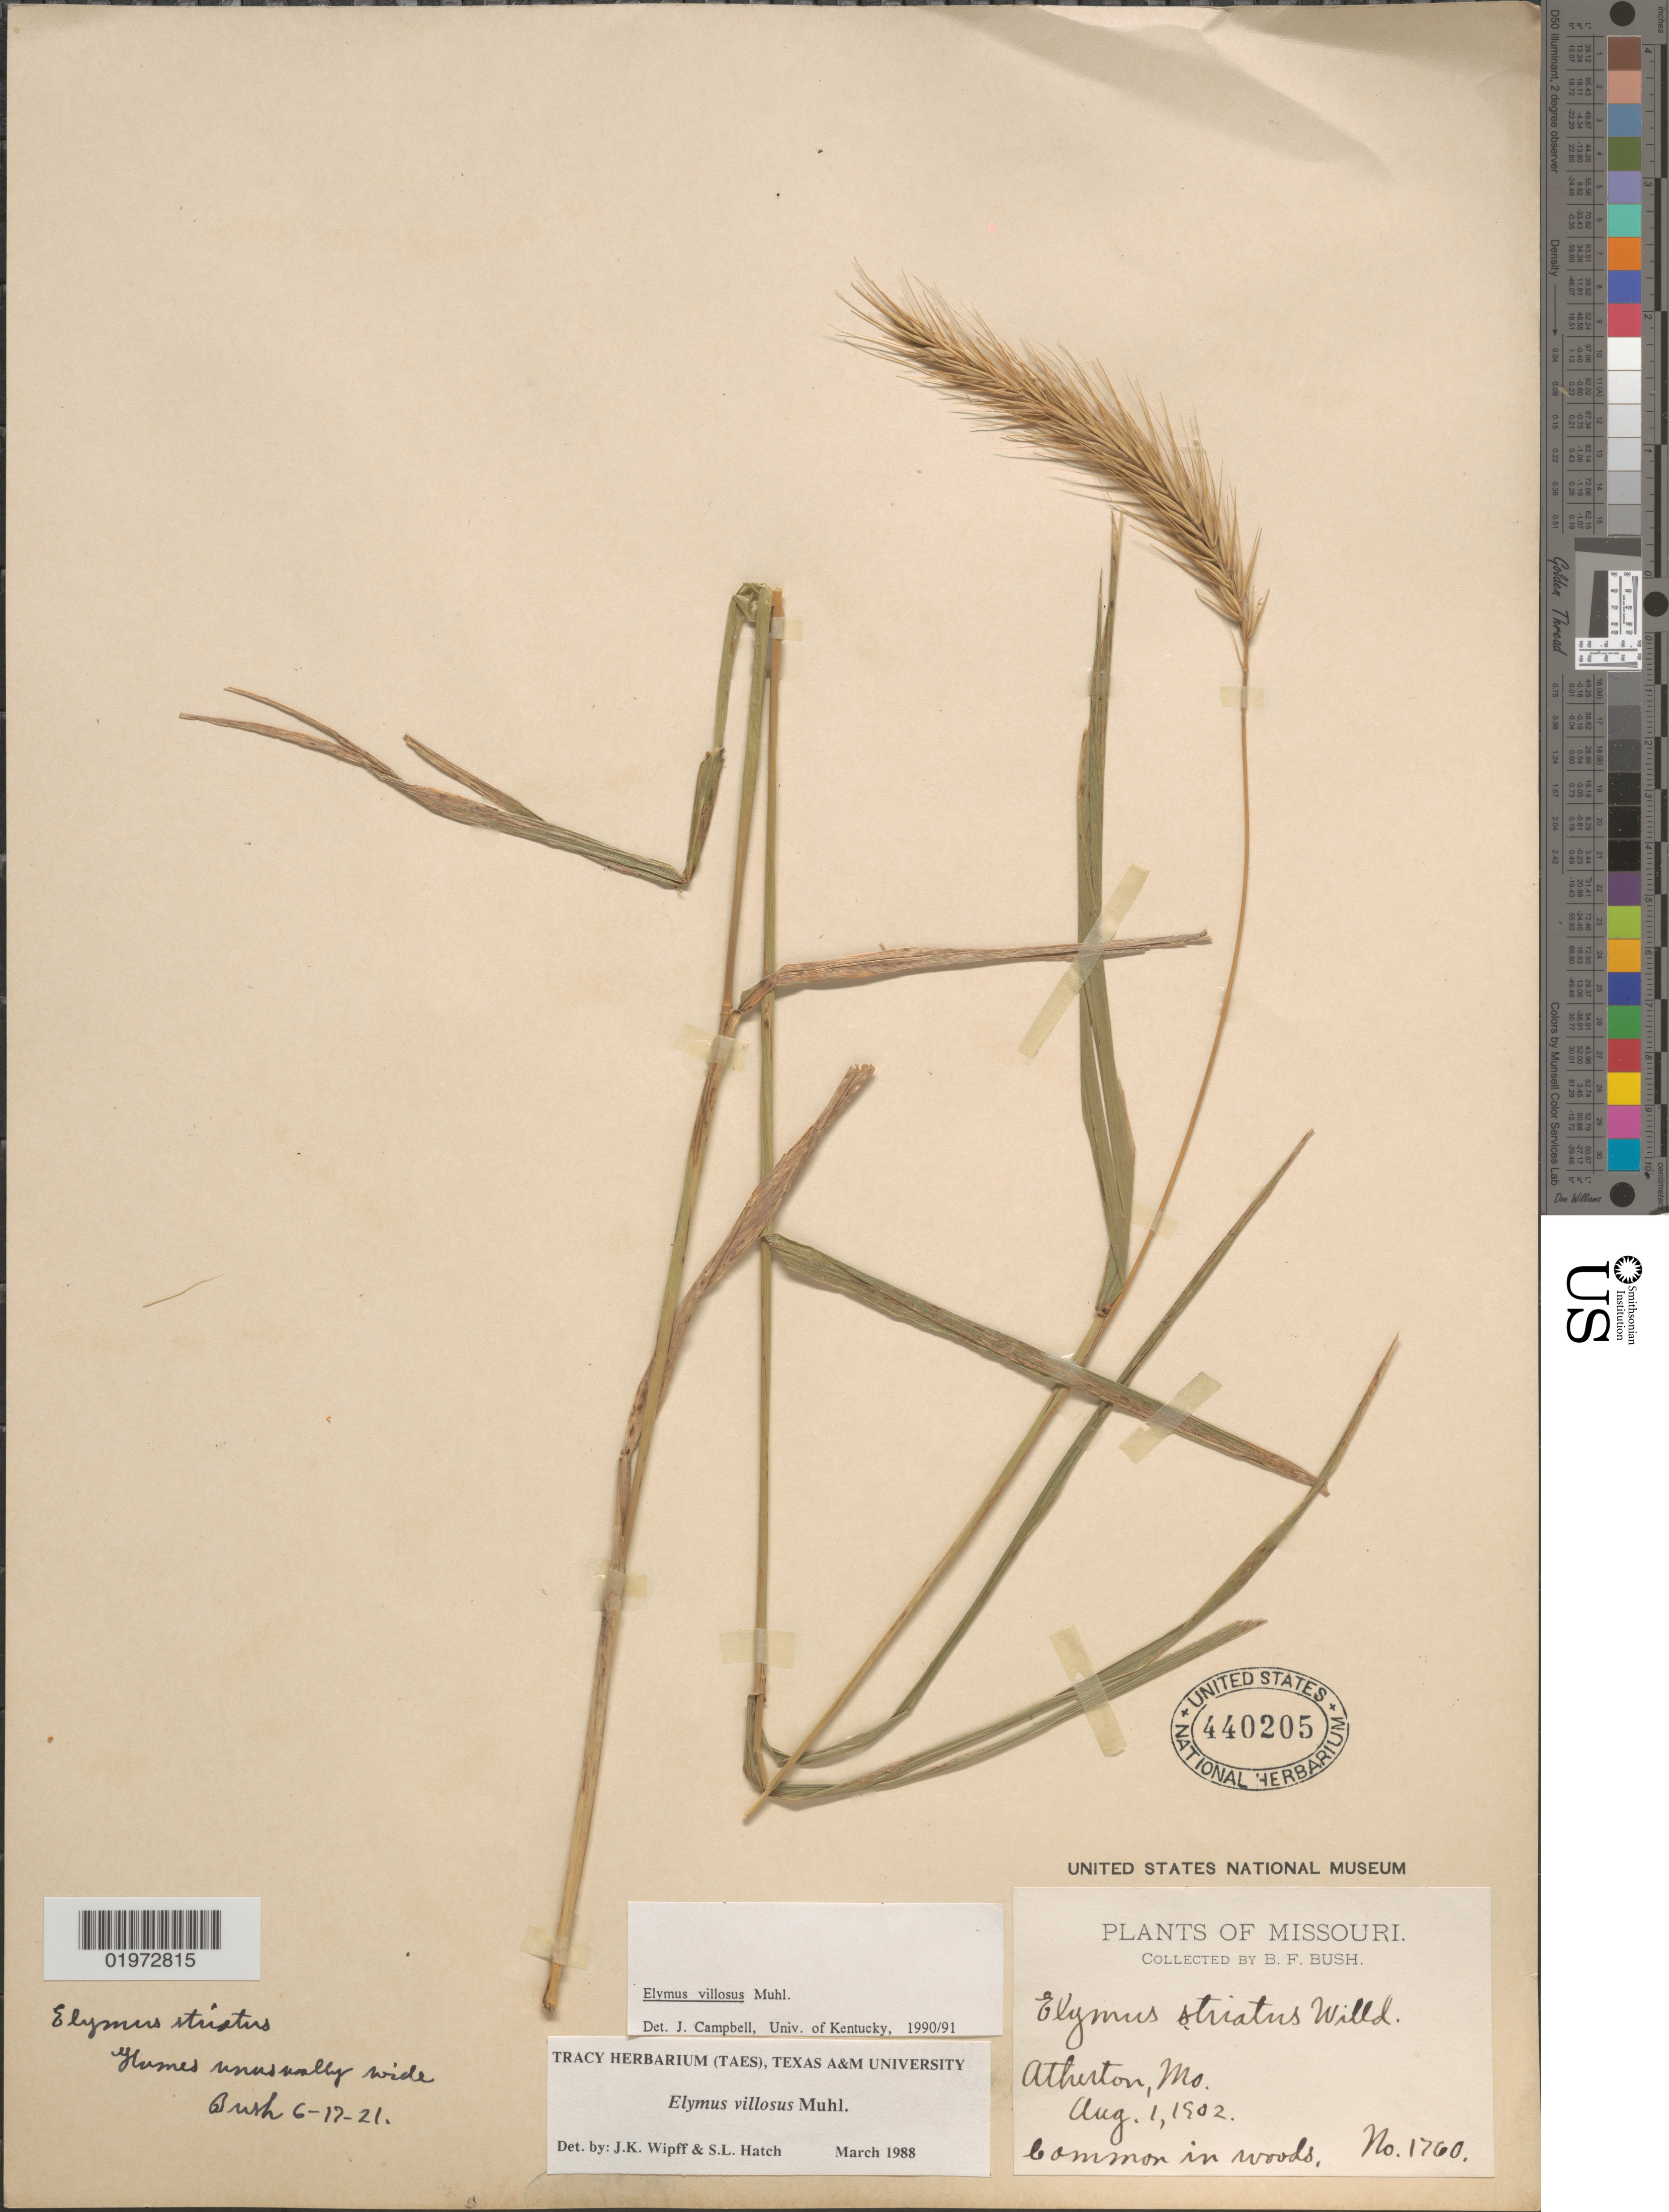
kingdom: Plantae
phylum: Tracheophyta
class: Liliopsida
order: Poales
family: Poaceae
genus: Elymus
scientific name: Elymus villosus var. arkansanus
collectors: B. F. Bush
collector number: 1760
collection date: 1902-08-01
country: United States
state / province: Missouri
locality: Atherton. Common in woods.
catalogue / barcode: US 440205